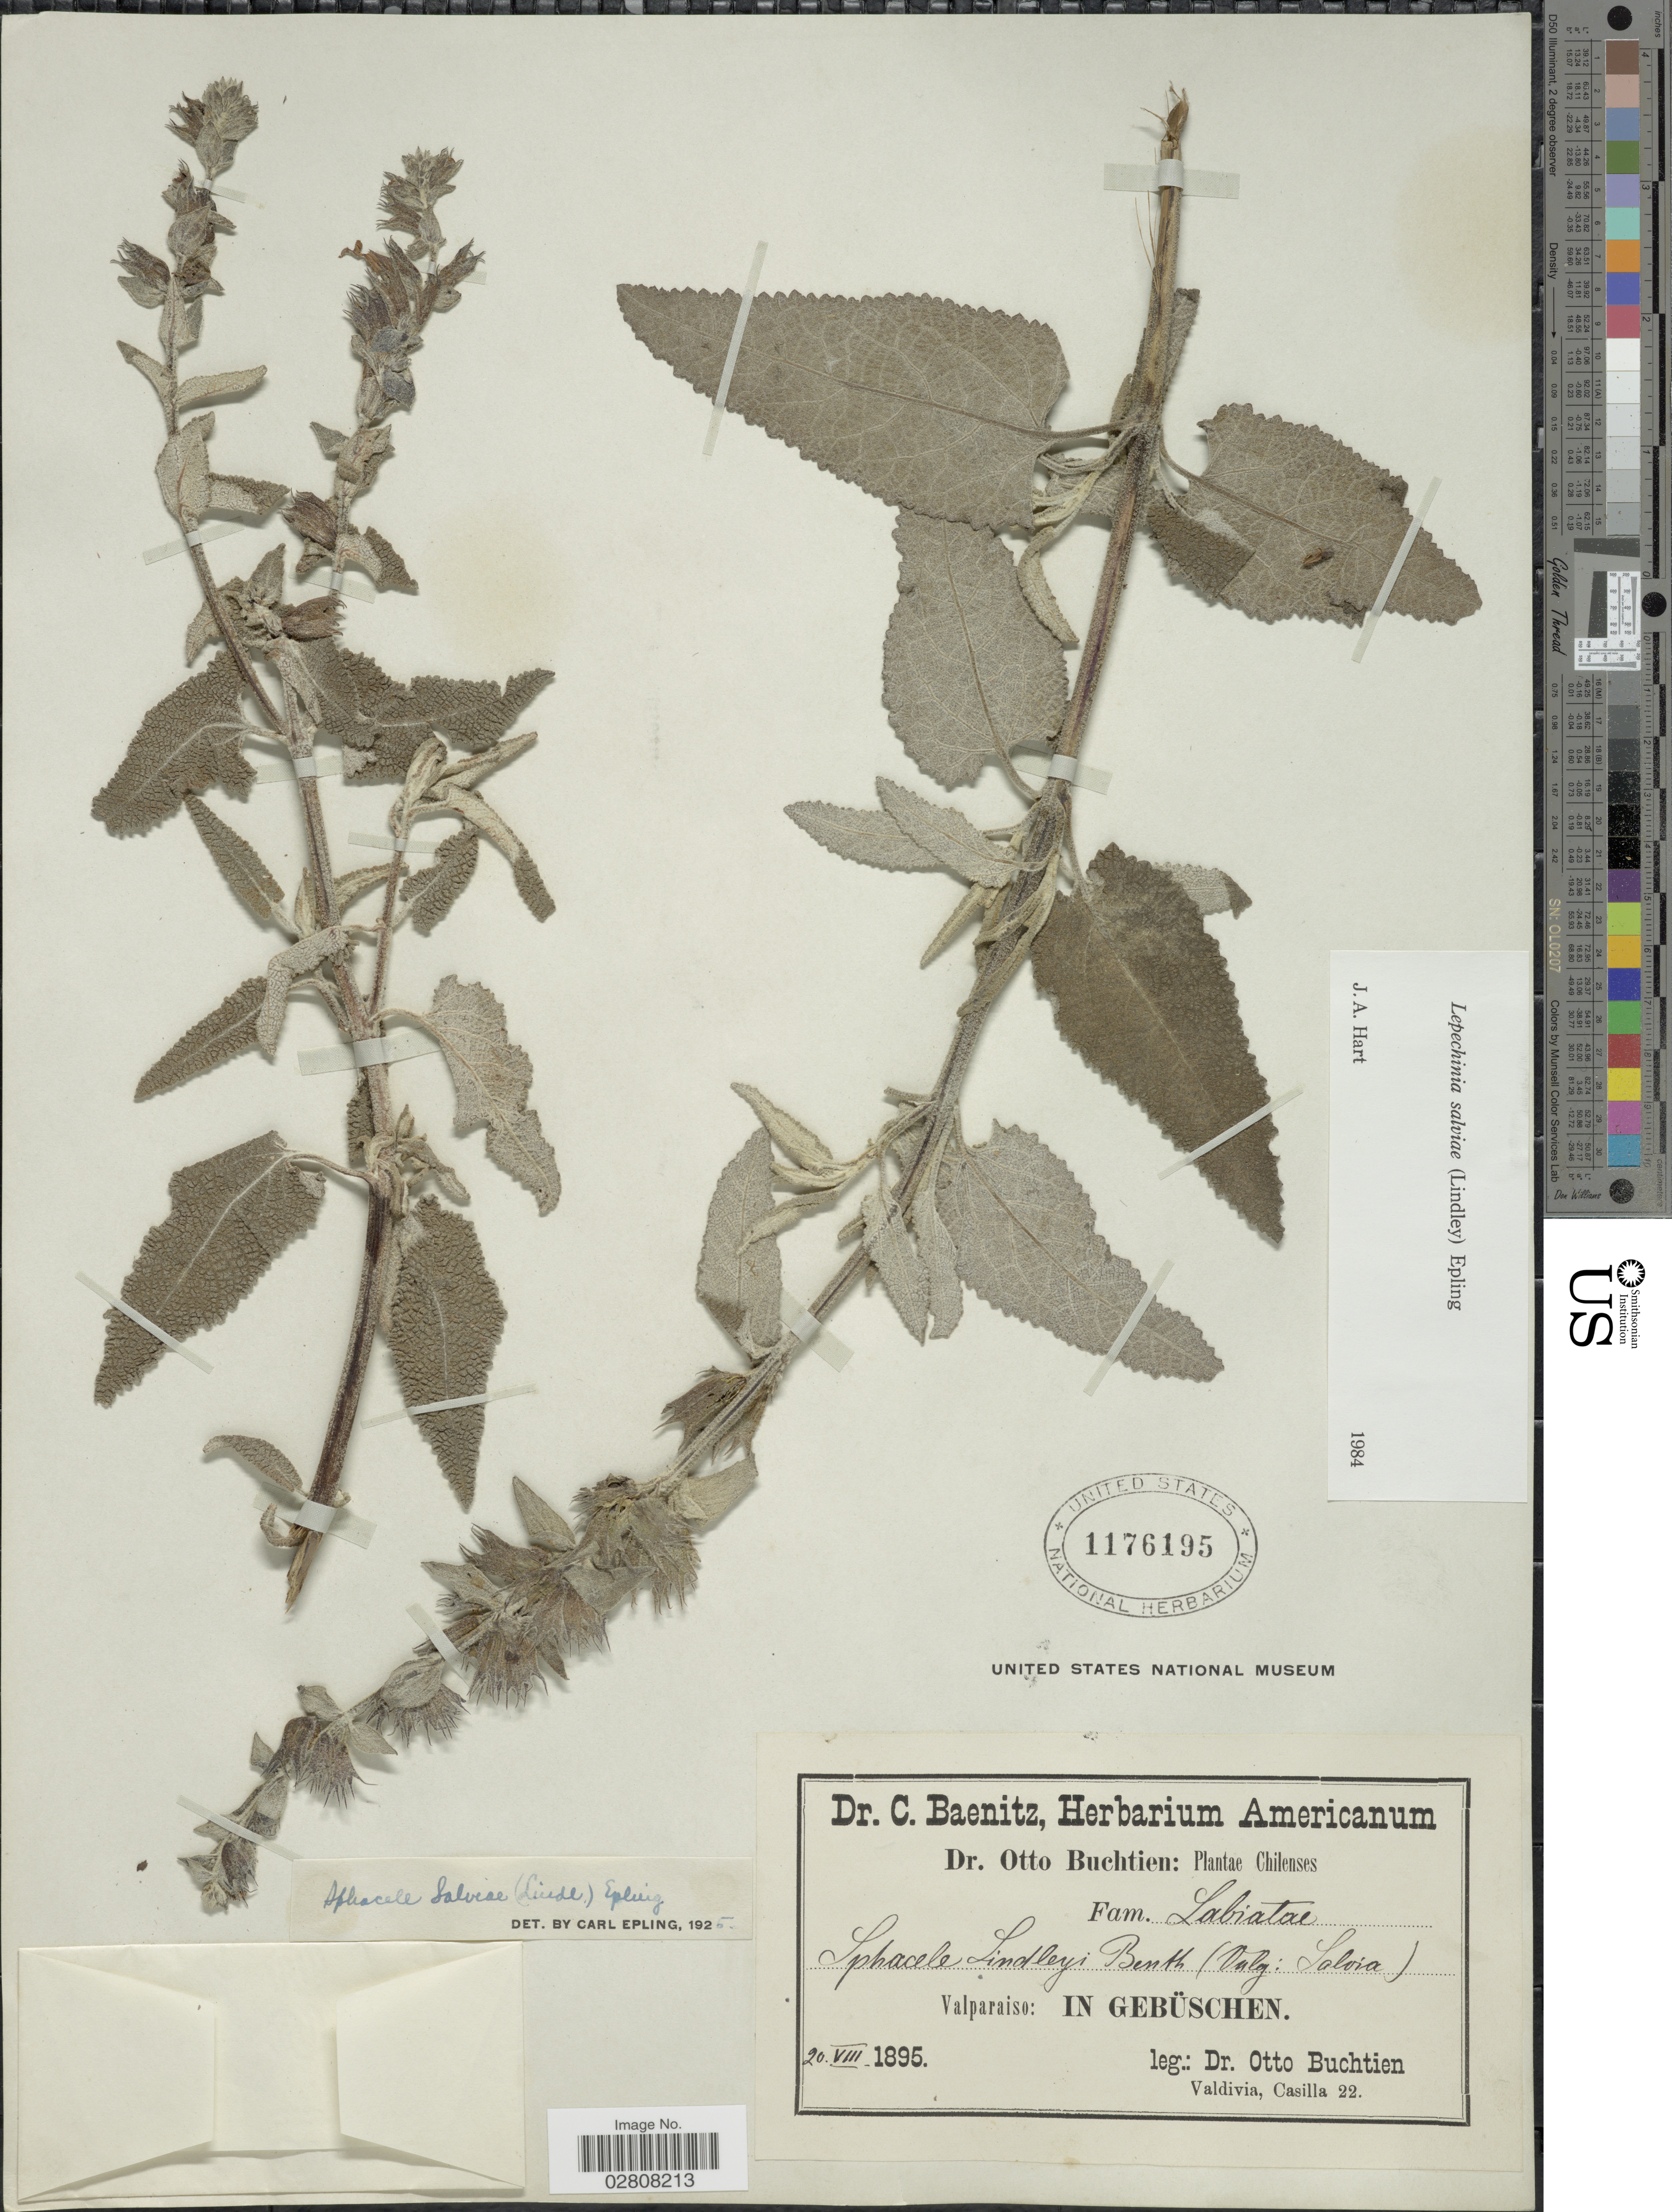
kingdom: Plantae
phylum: Tracheophyta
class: Magnoliopsida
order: Lamiales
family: Lamiaceae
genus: Lepechinia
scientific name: Lepechinia salviae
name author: (Lindl.) Epling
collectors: O. Buchtien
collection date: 1895-08-20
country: Chile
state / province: Valparaíso (V)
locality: Valparaiso: in gebüschen.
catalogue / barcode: US 1176195